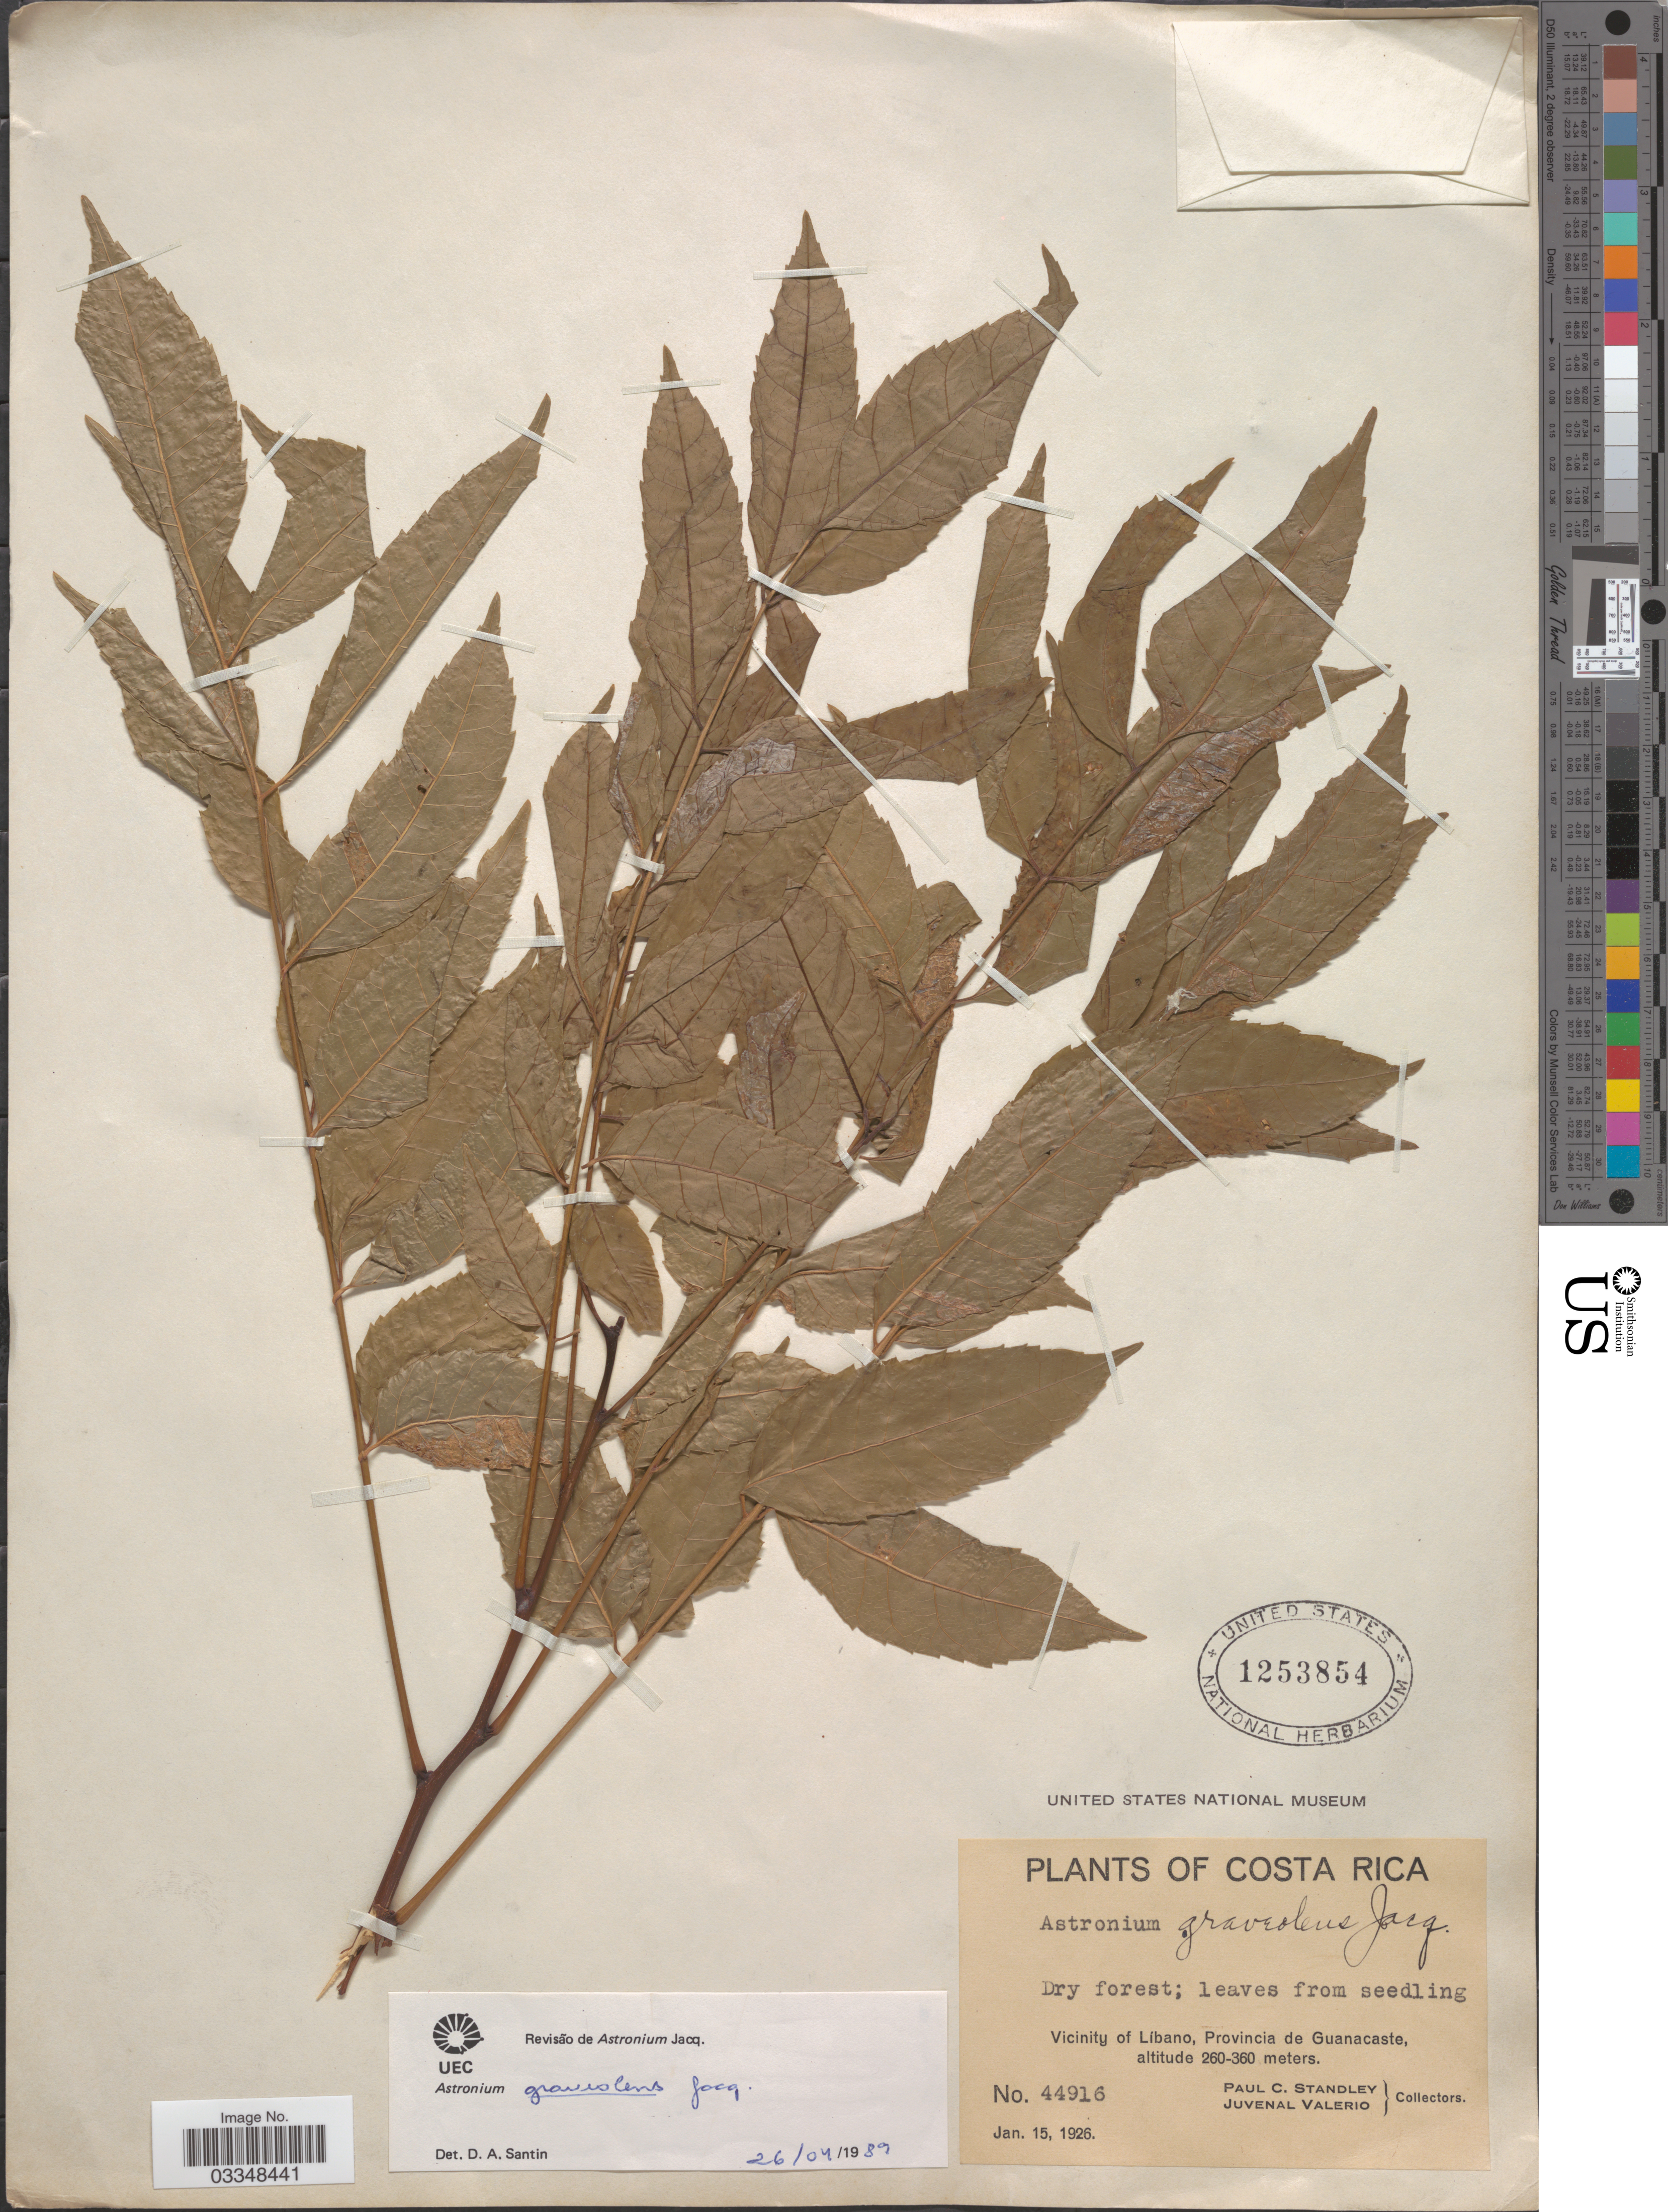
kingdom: Plantae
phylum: Tracheophyta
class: Magnoliopsida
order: Sapindales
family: Anacardiaceae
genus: Astronium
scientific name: Astronium graveolens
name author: Jacq.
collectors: P. C. Standley & J. Valerio R.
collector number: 44916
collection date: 1926-01-15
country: Costa Rica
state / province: Guanacaste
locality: Vicinity of Líbano.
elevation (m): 260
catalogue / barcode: US 1253854